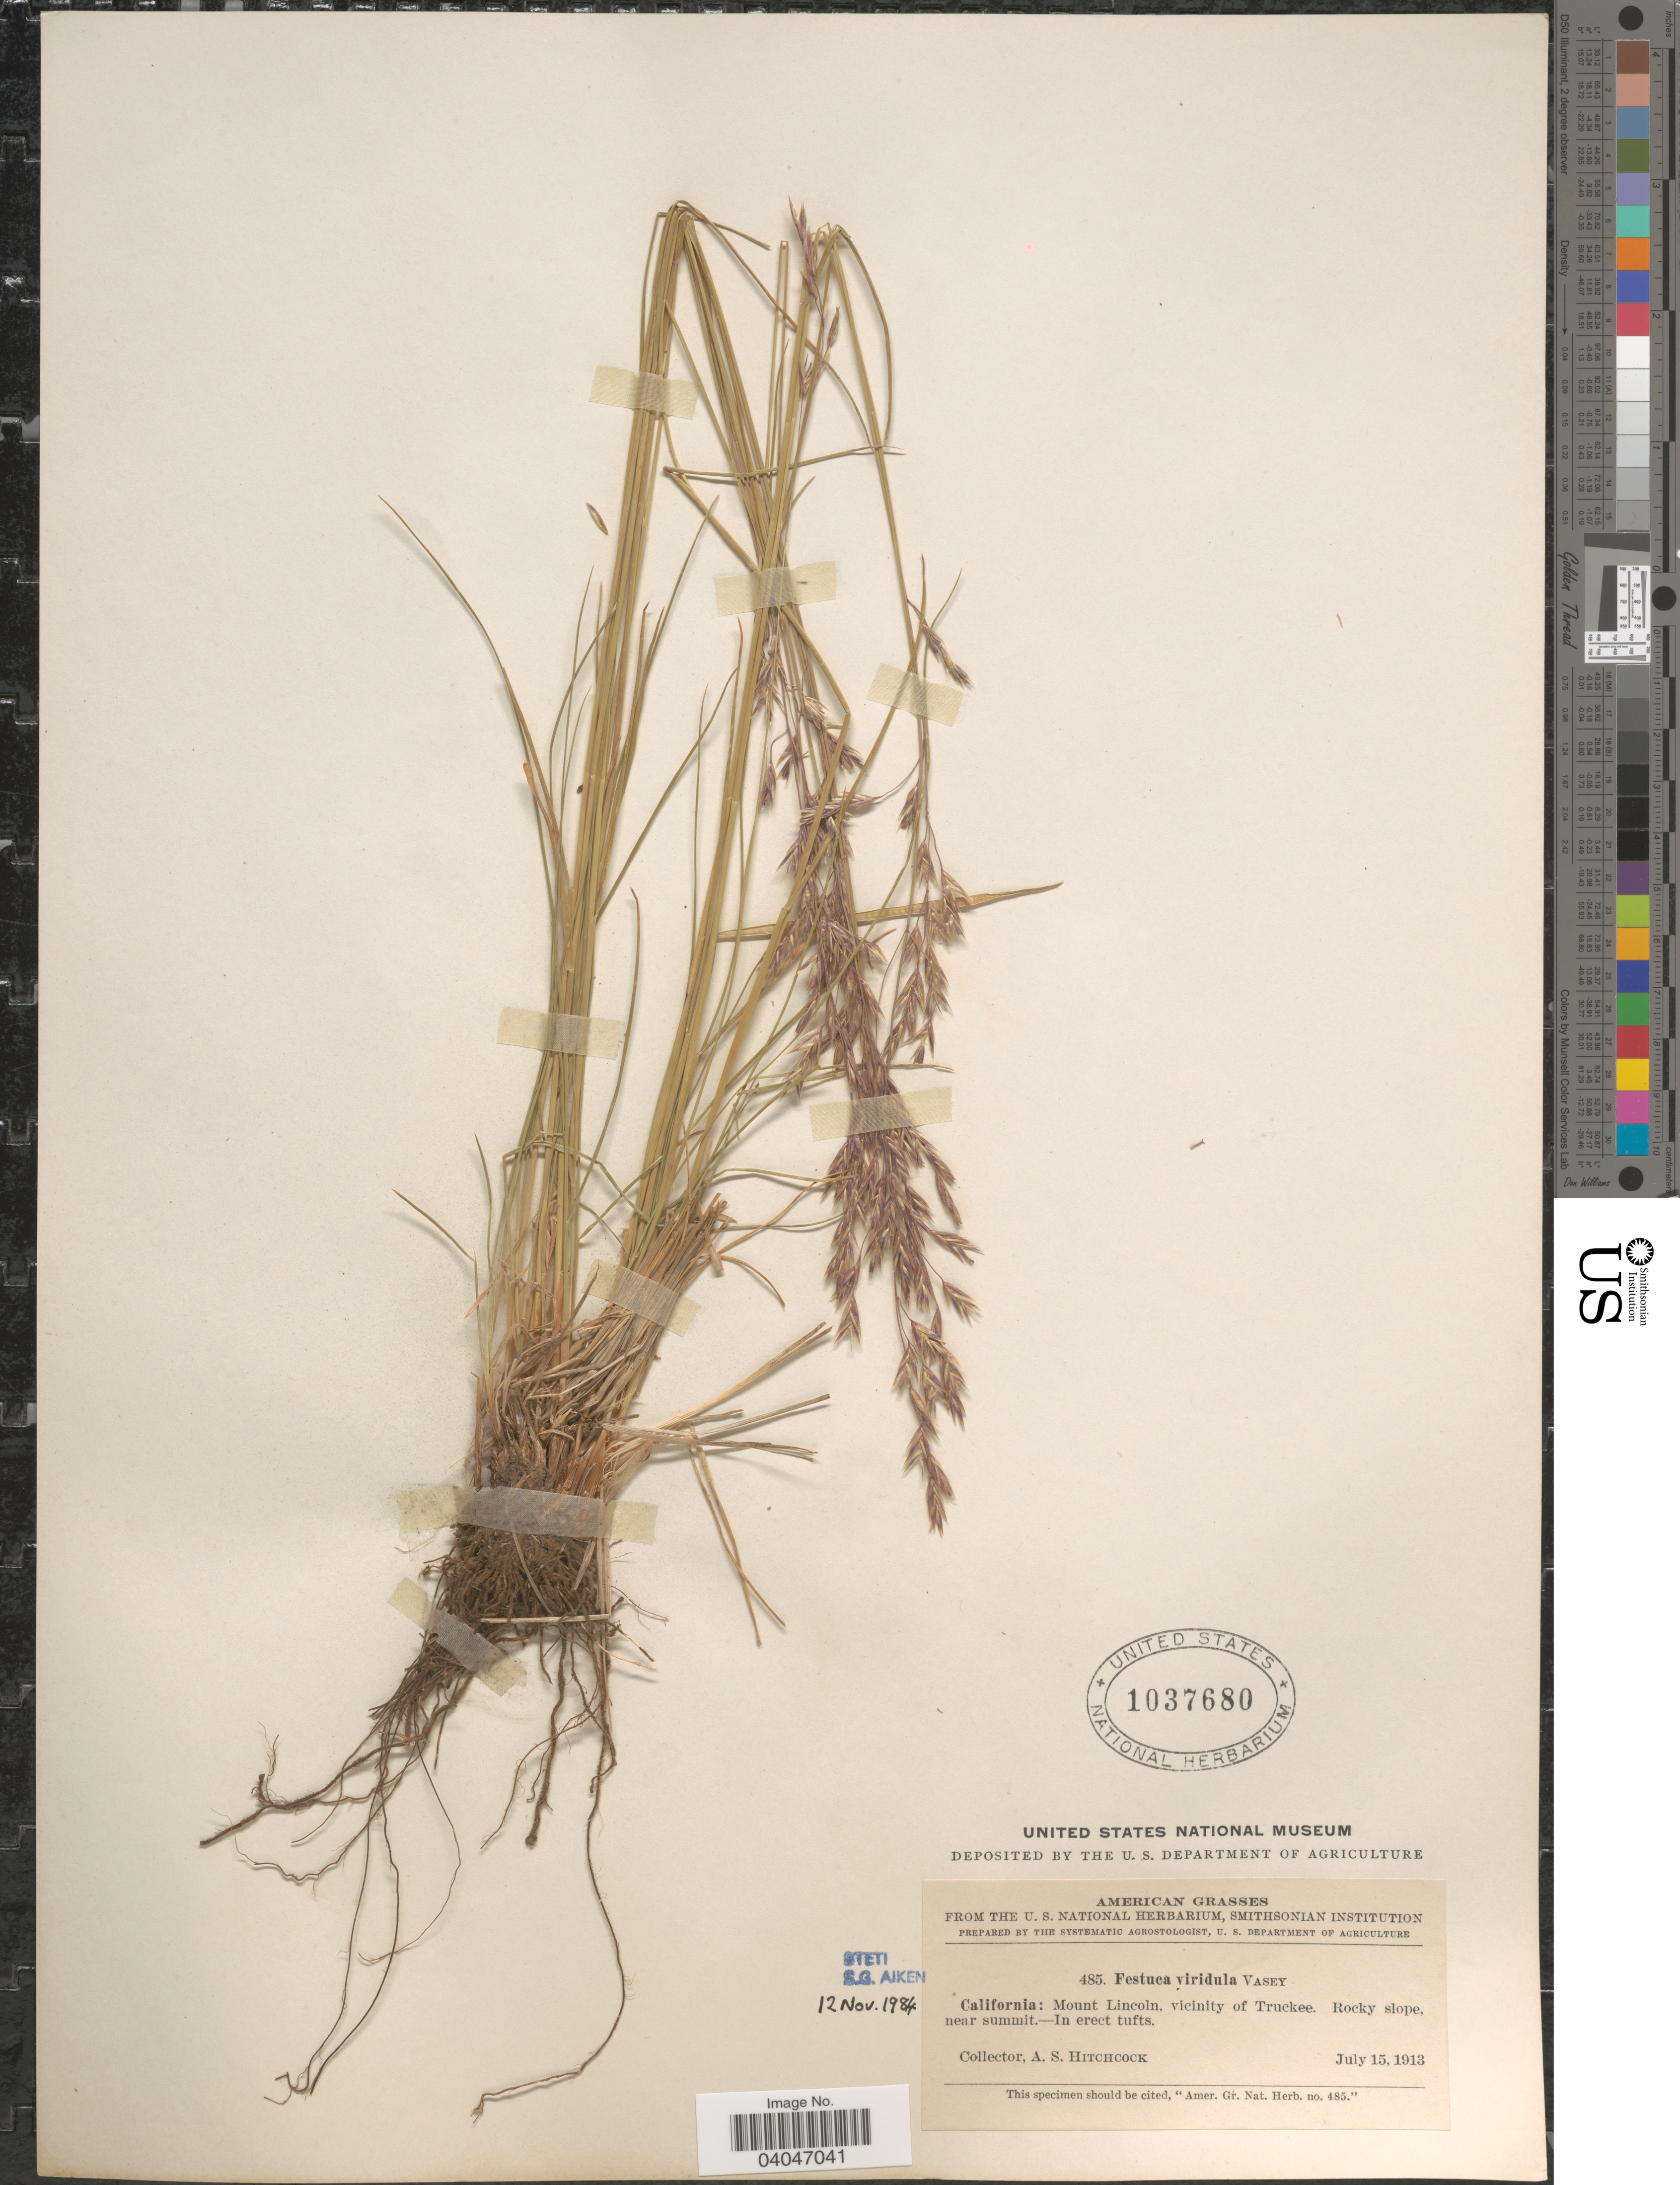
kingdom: Plantae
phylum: Tracheophyta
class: Liliopsida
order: Poales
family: Poaceae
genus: Festuca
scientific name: Festuca viridula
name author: Vasey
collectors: A. S. Hitchcock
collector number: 485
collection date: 1913-07-15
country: United States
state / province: California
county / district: Nevada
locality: Mount Lincoln, vicinity of Truckee.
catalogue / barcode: US 1037680